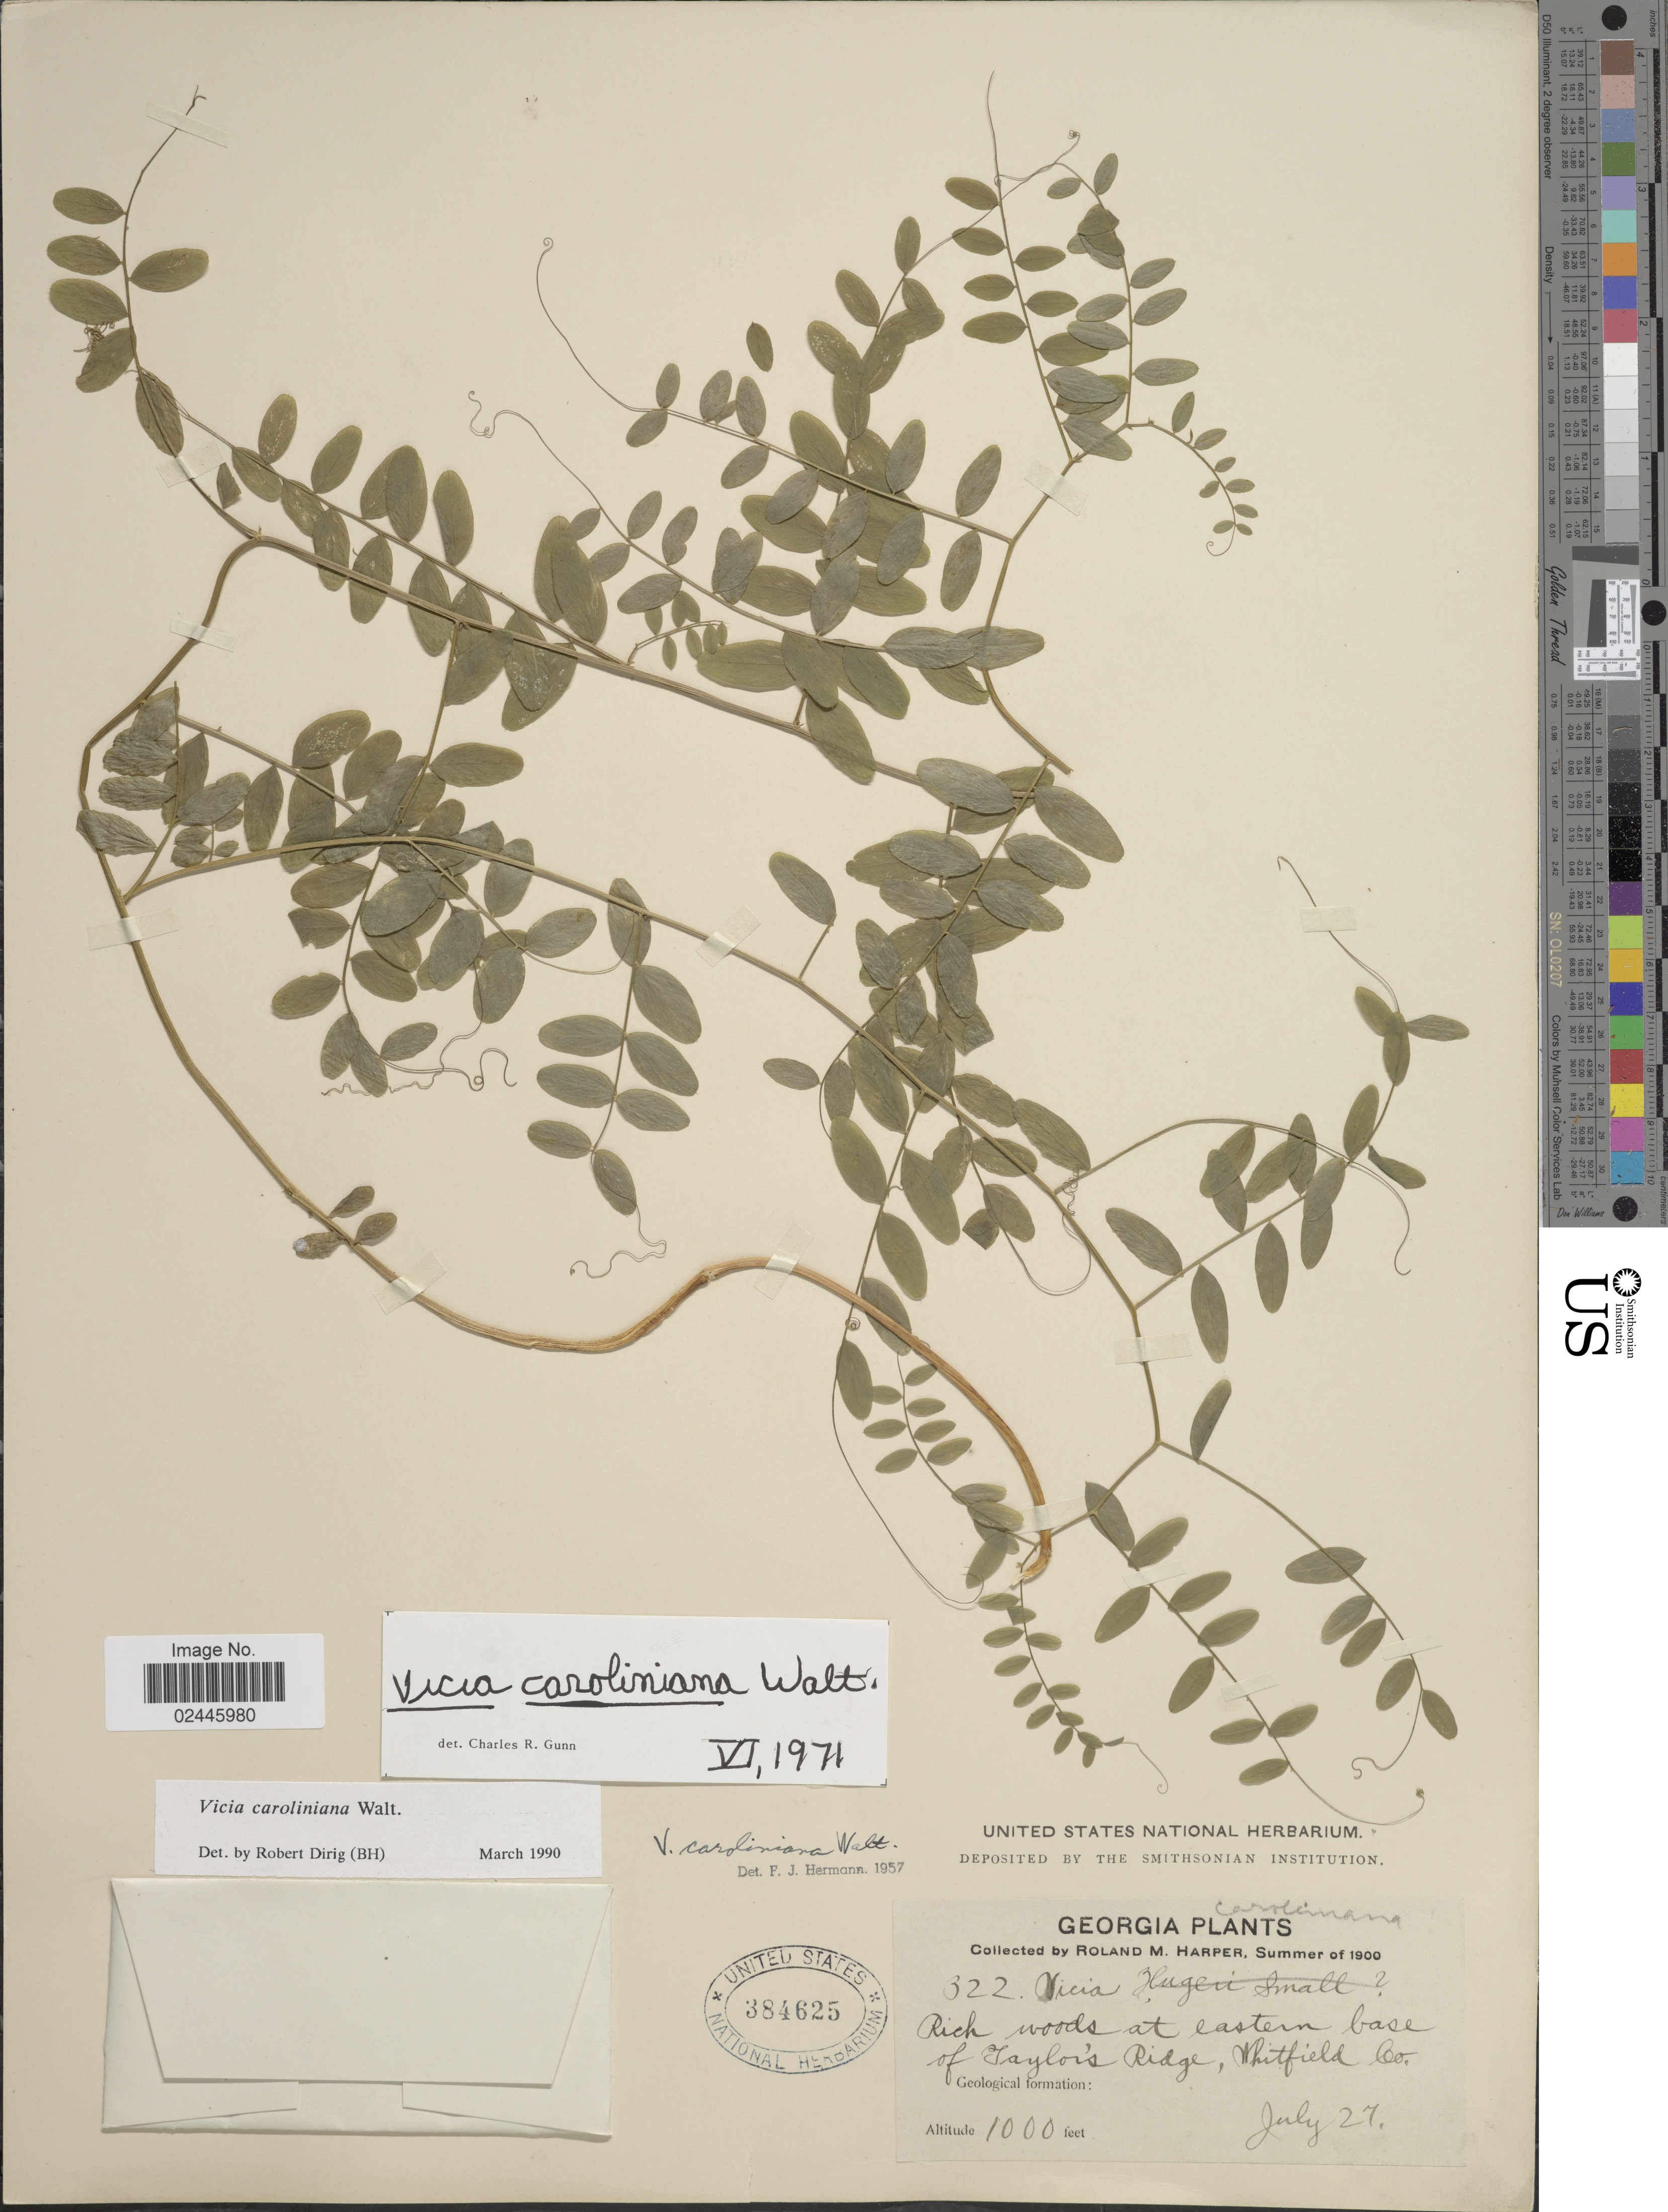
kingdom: Plantae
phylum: Tracheophyta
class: Magnoliopsida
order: Fabales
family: Fabaceae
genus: Vicia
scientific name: Vicia caroliniana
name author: Walter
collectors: R. M. Harper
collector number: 322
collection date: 1900-07-27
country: United States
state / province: Georgia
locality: Rich woods at eastern base of Taylor's Ridge, Whitfield Co.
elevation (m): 305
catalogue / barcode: US 384625